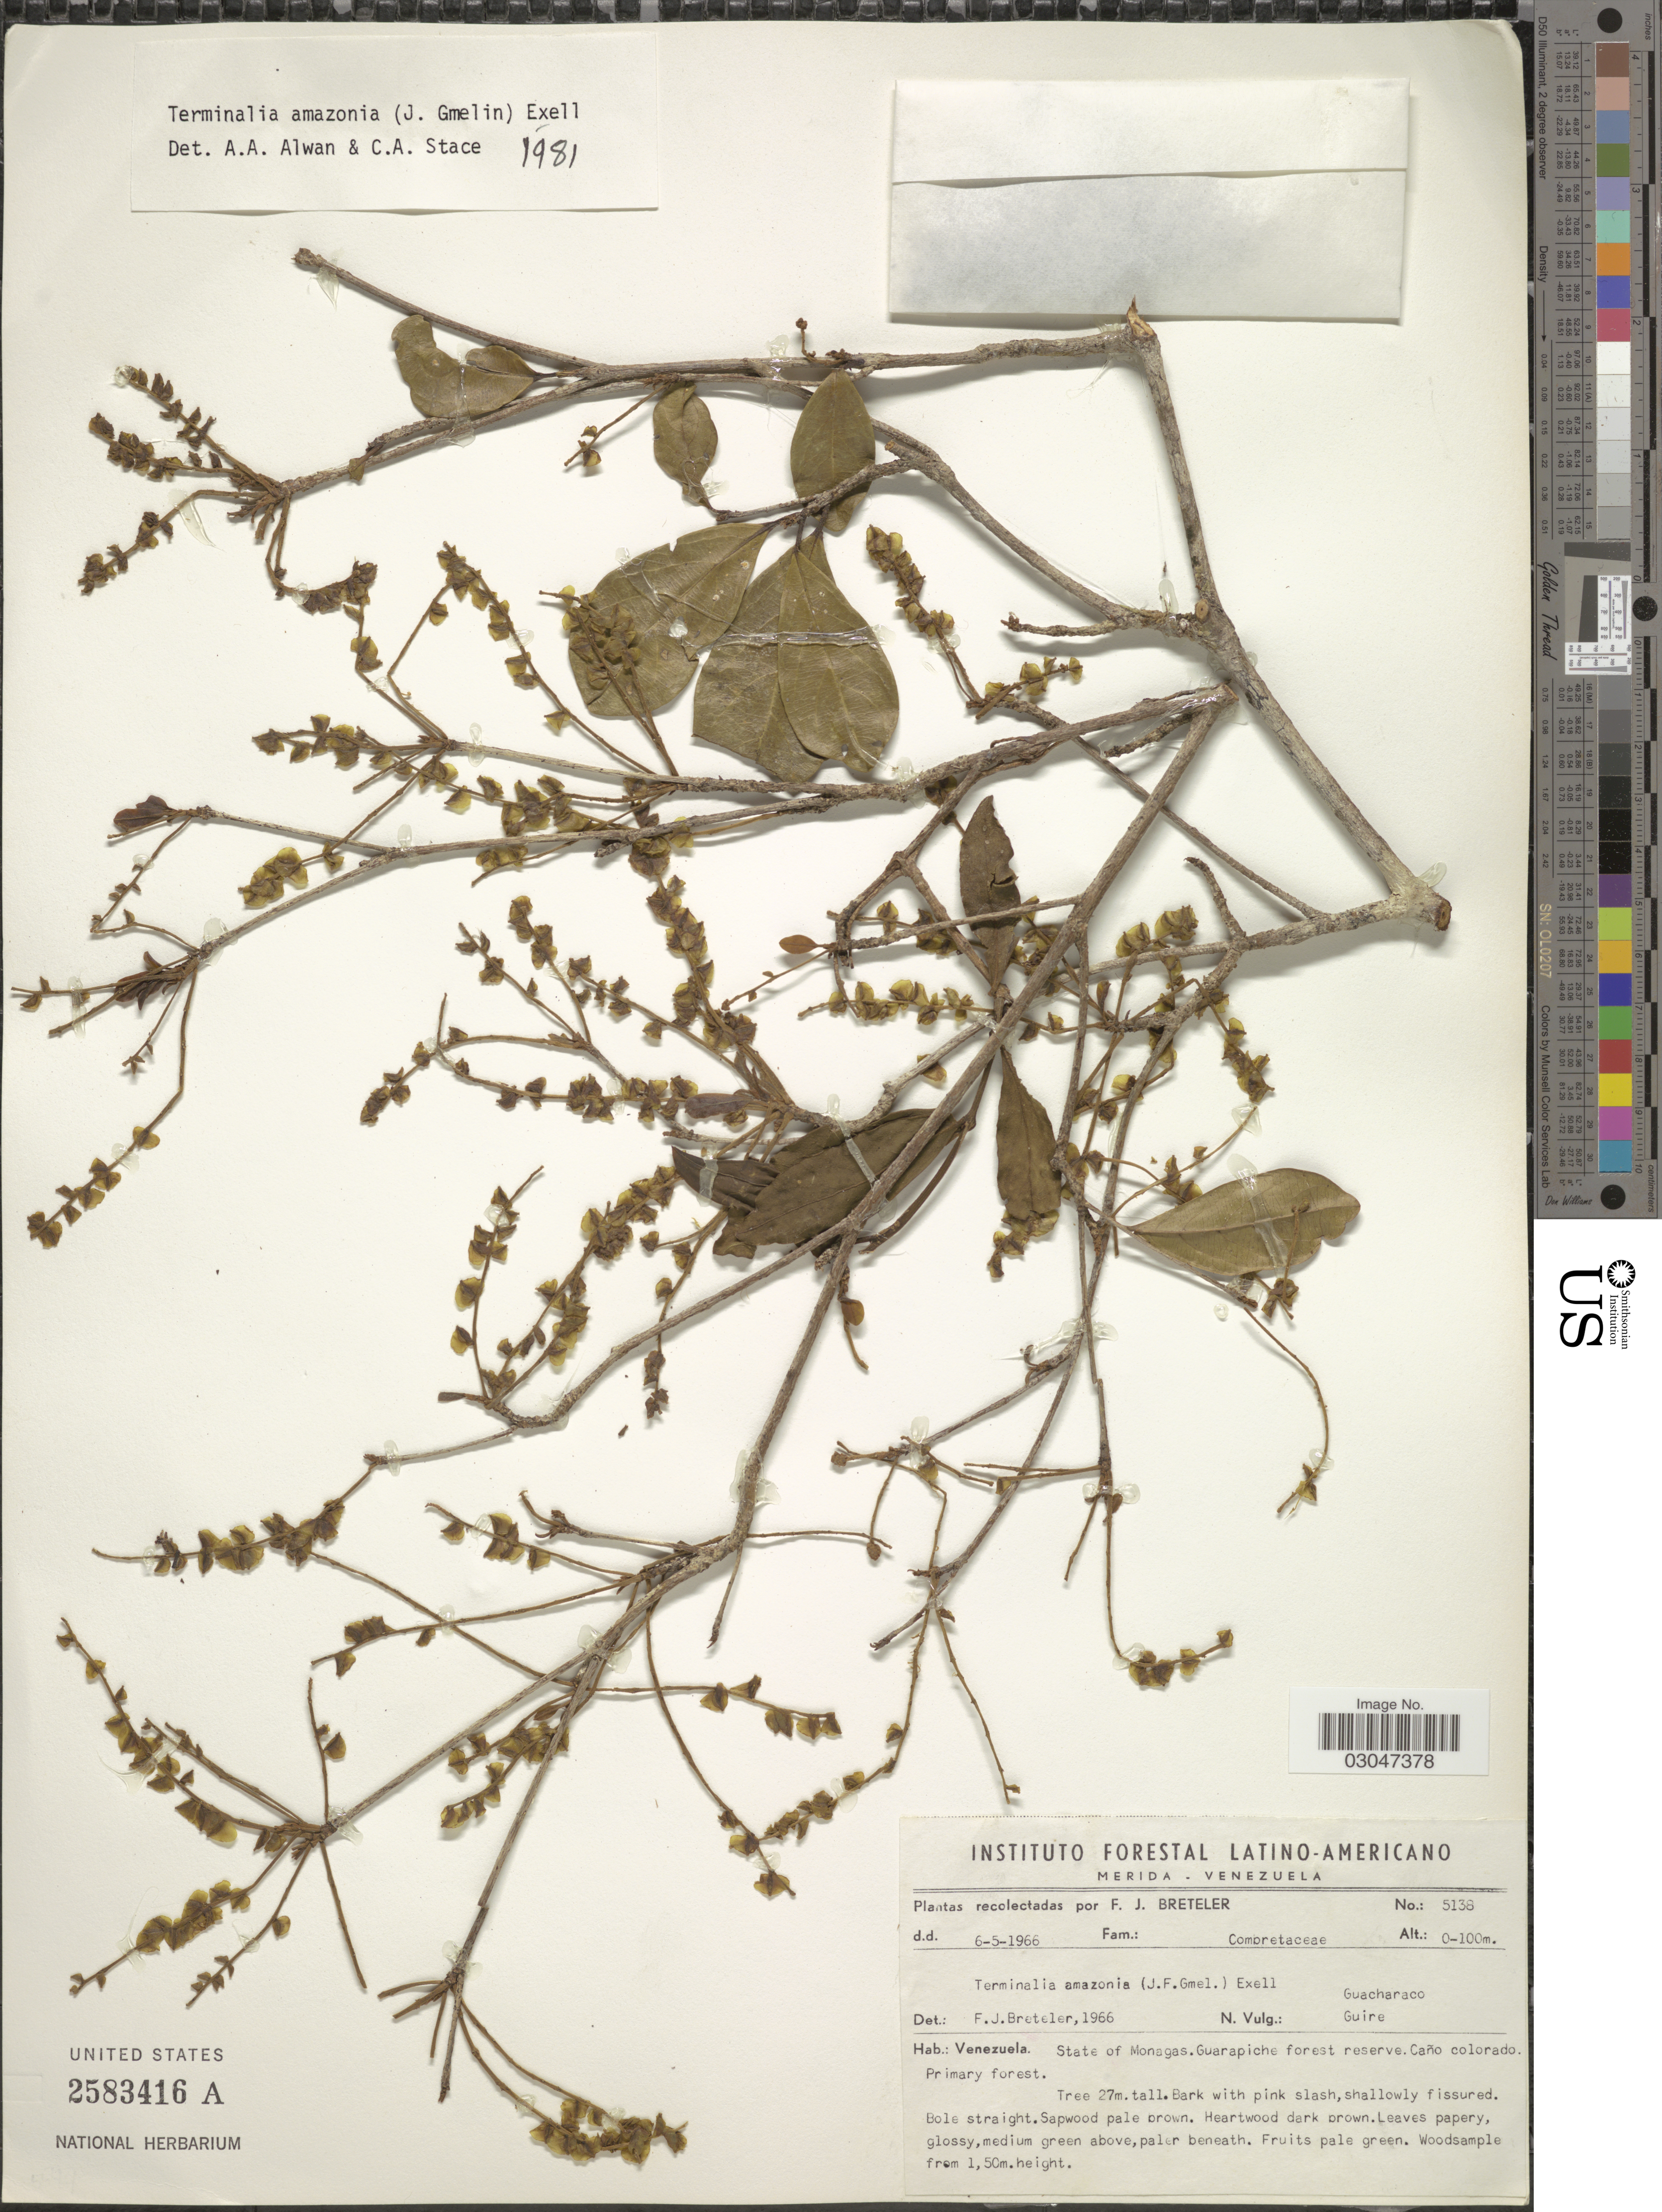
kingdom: Plantae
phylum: Tracheophyta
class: Magnoliopsida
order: Myrtales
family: Combretaceae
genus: Terminalia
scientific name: Terminalia amazonia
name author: (J.F. Gmel.) Exell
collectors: F. J. Breteler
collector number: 5138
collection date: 1966-05-06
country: Venezuela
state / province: Monagas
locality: Guarapiche forest reserve. Caño colorado. Primary forest.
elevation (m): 0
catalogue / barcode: US 2583416A